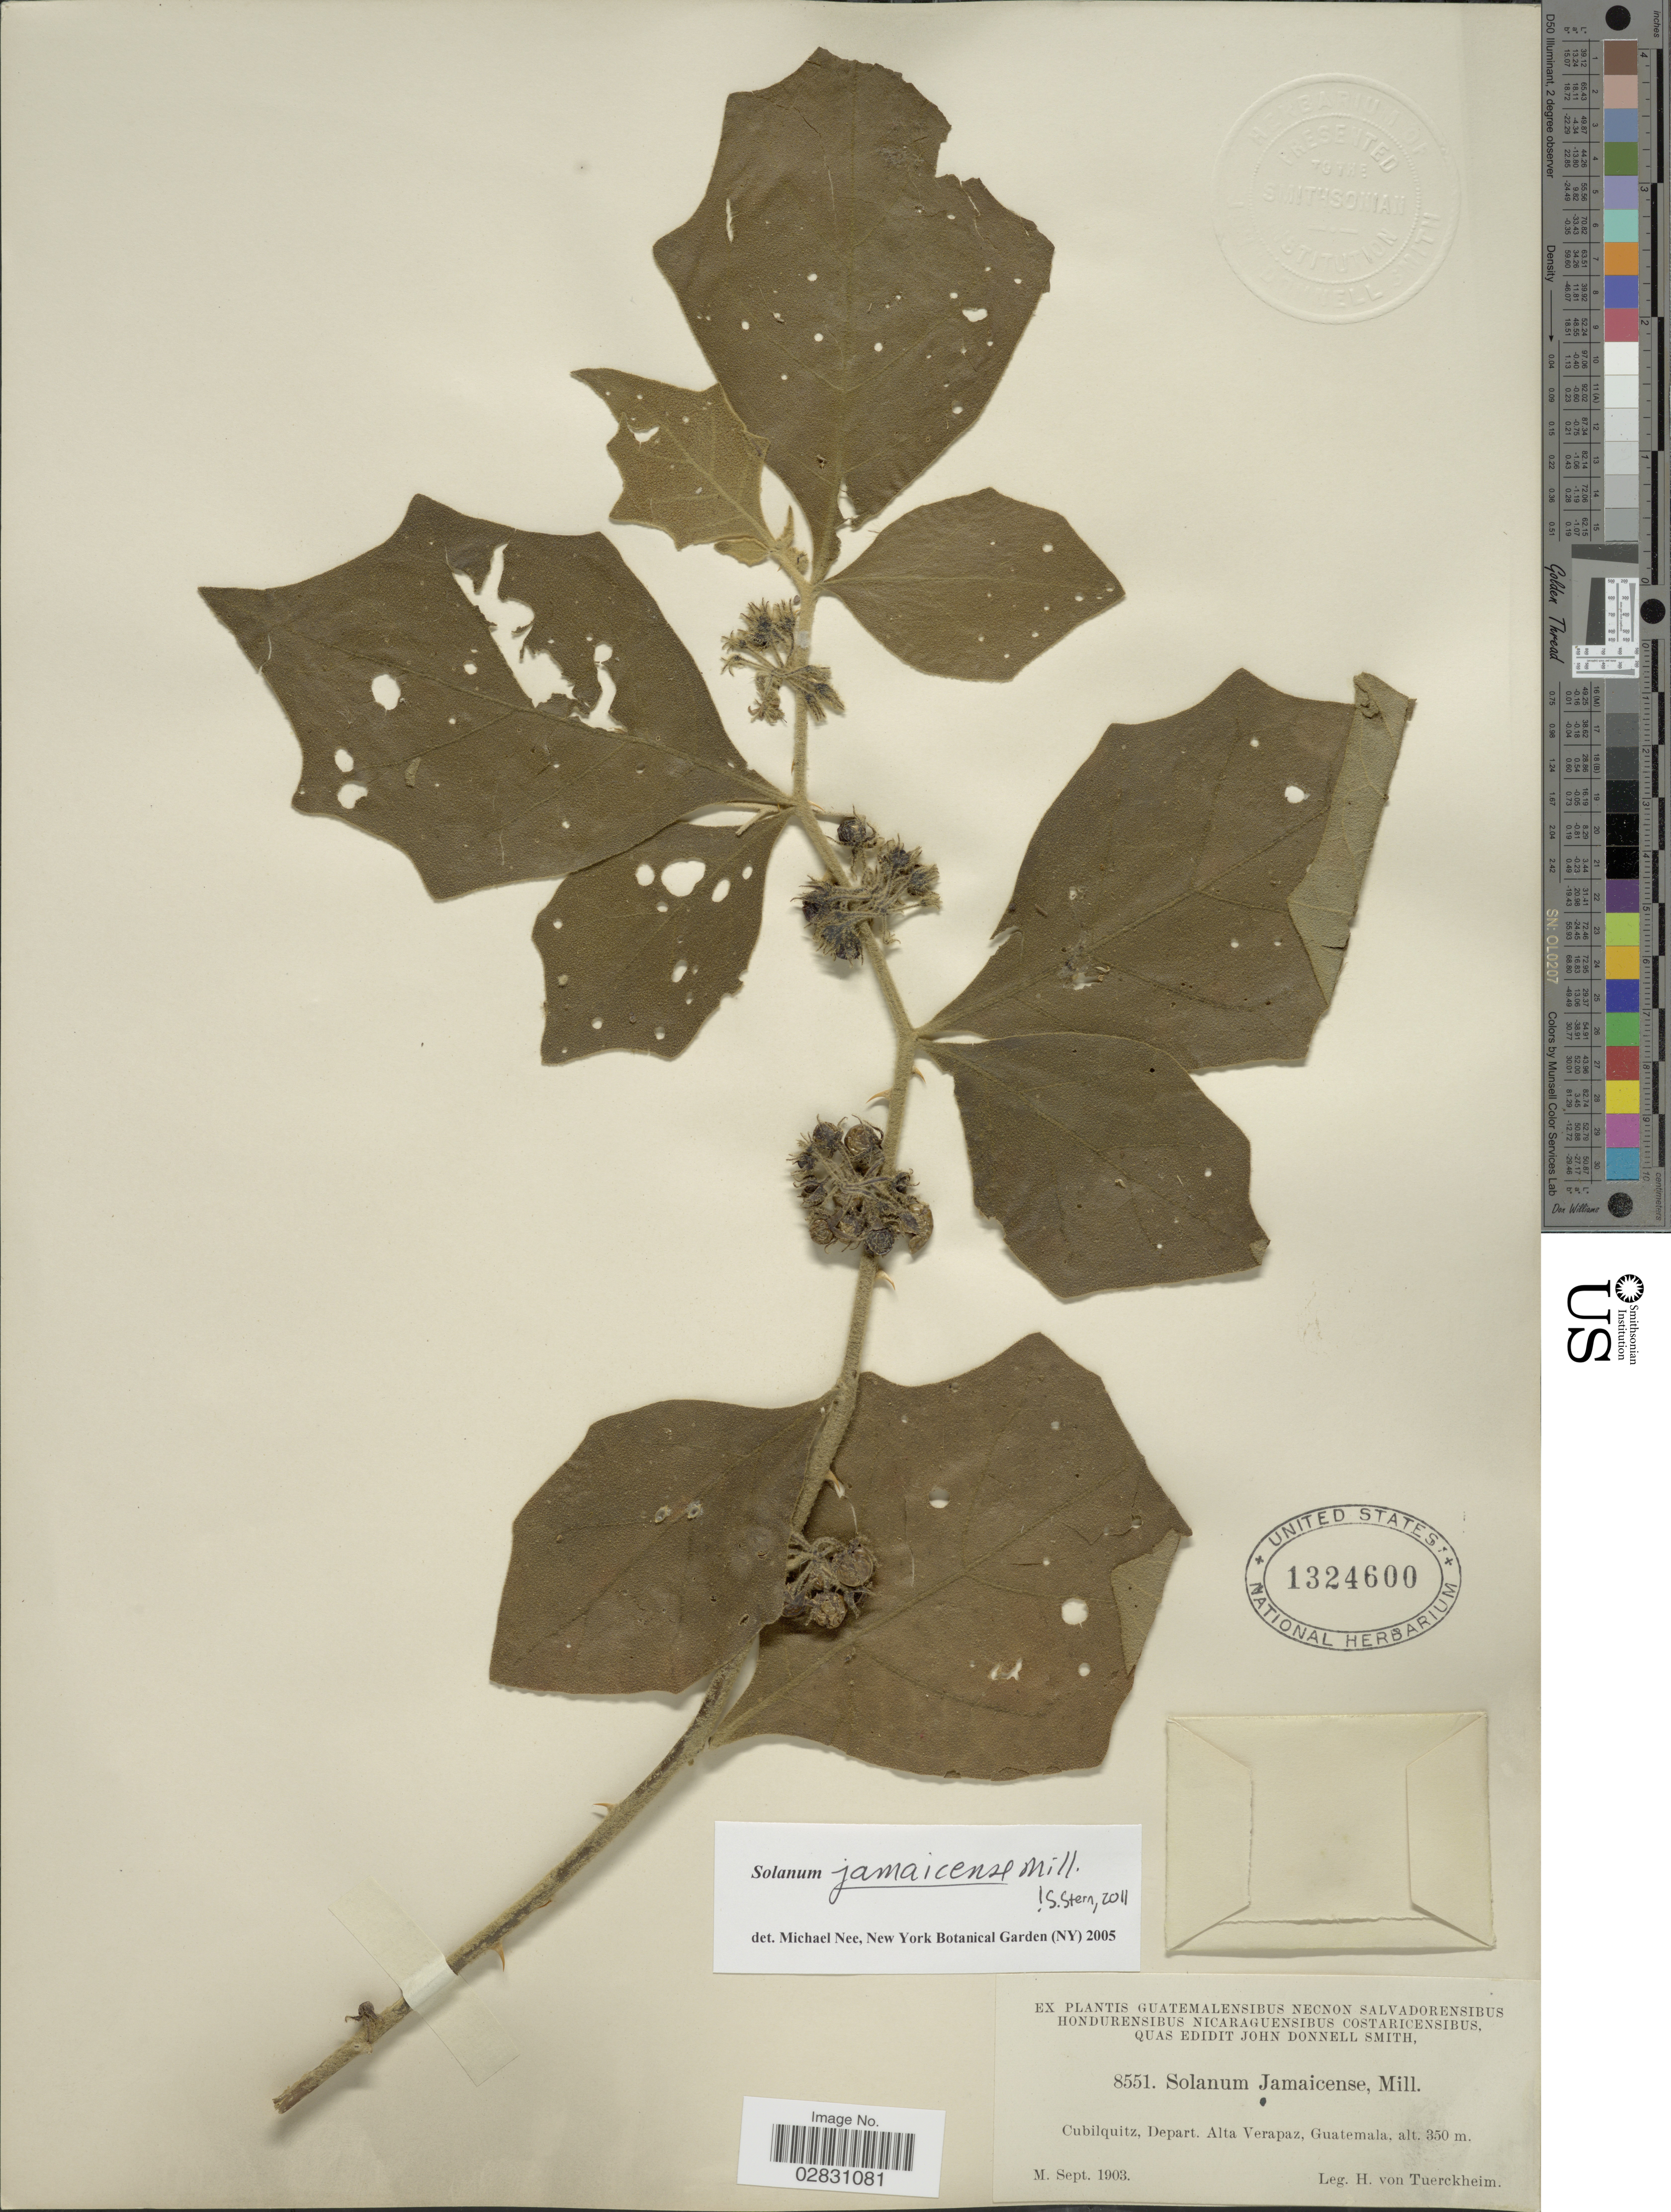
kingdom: Plantae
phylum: Tracheophyta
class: Magnoliopsida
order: Solanales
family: Solanaceae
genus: Solanum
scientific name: Solanum jamaicense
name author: Mill.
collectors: H. von Türckheim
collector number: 8551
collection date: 1903-09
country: Guatemala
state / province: Alta Verapaz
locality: Cubilquitz, Depart. Alta Verapaz.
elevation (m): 350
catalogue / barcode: US 1324600